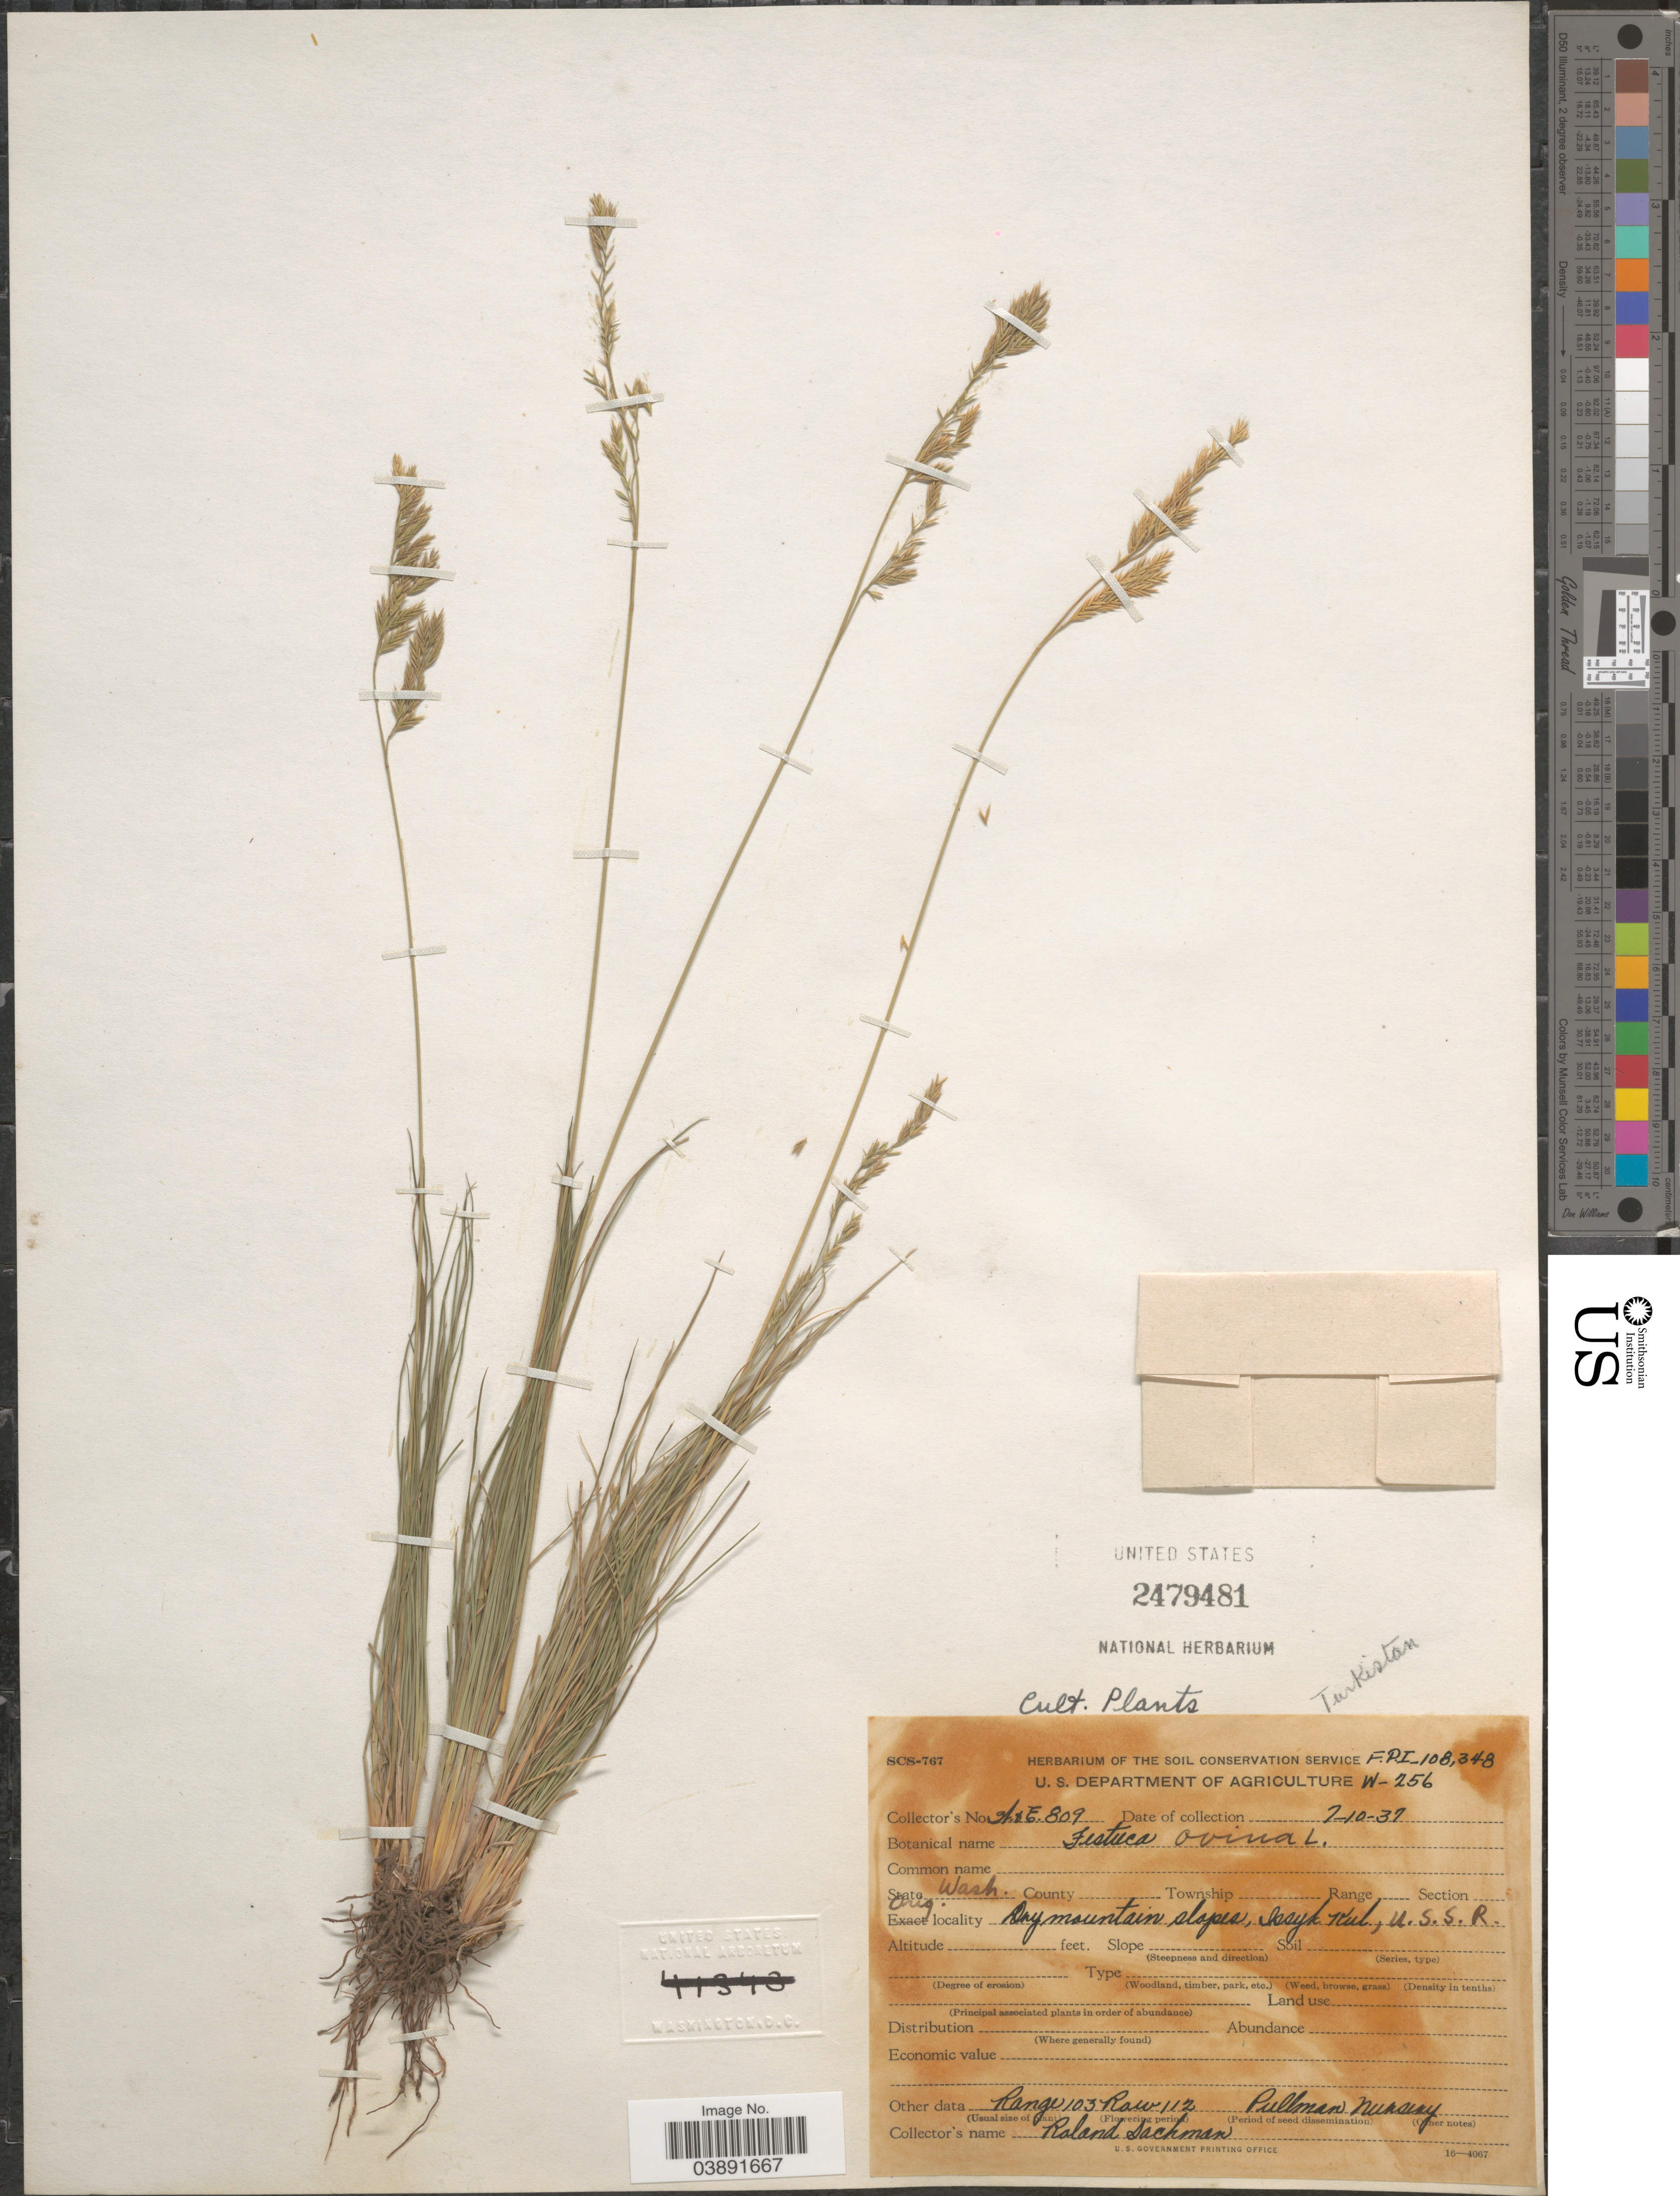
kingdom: Plantae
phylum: Tracheophyta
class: Liliopsida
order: Poales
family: Poaceae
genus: Festuca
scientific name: Festuca ovina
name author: L.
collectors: R. Jackman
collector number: S&E809*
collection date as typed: Transcribed d/m/y: 10/7/37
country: United States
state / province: Washington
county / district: Whitman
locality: Range 103 Row 112 Pullman Nursery.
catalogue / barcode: US 2479481